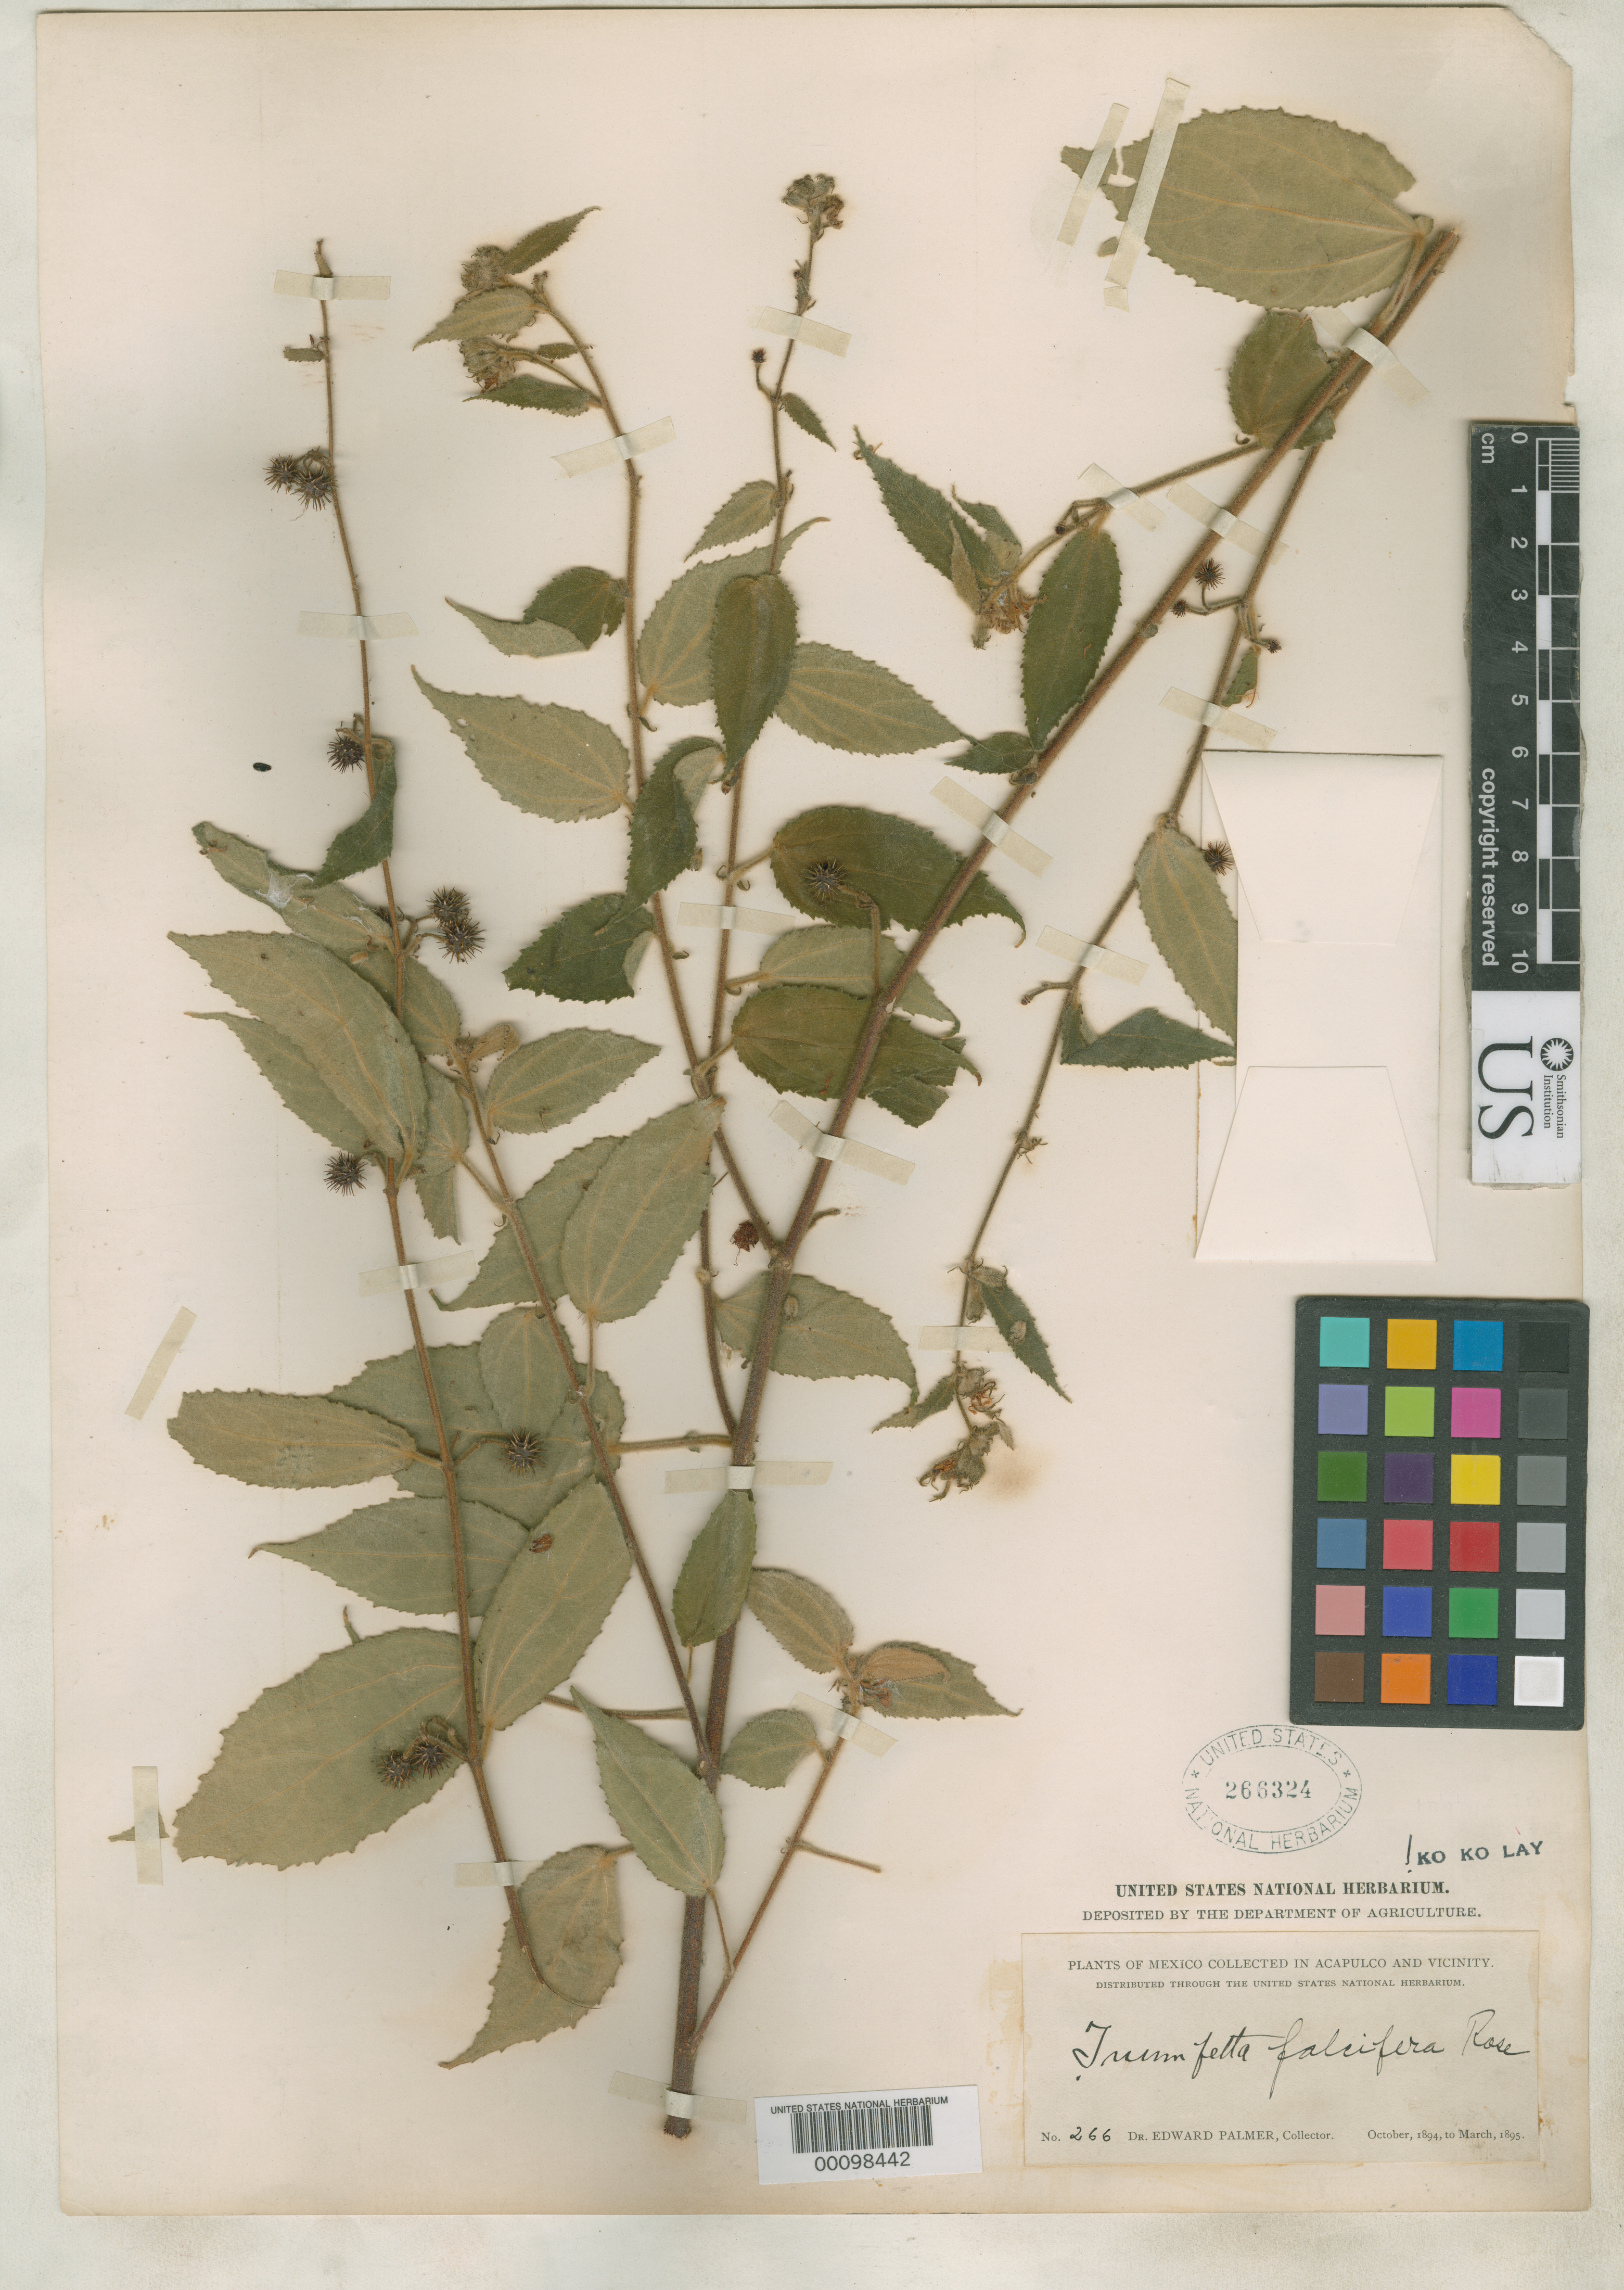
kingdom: Plantae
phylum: Tracheophyta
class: Magnoliopsida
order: Malvales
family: Malvaceae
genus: Triumfetta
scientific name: Triumfetta falcifera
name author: Rose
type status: Holotype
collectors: E. Palmer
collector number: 266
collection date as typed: Oct 1894 to -- Mar 1895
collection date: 1894-10/1895-03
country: Mexico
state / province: Guerrero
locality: Near Acapulco.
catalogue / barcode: US 266324